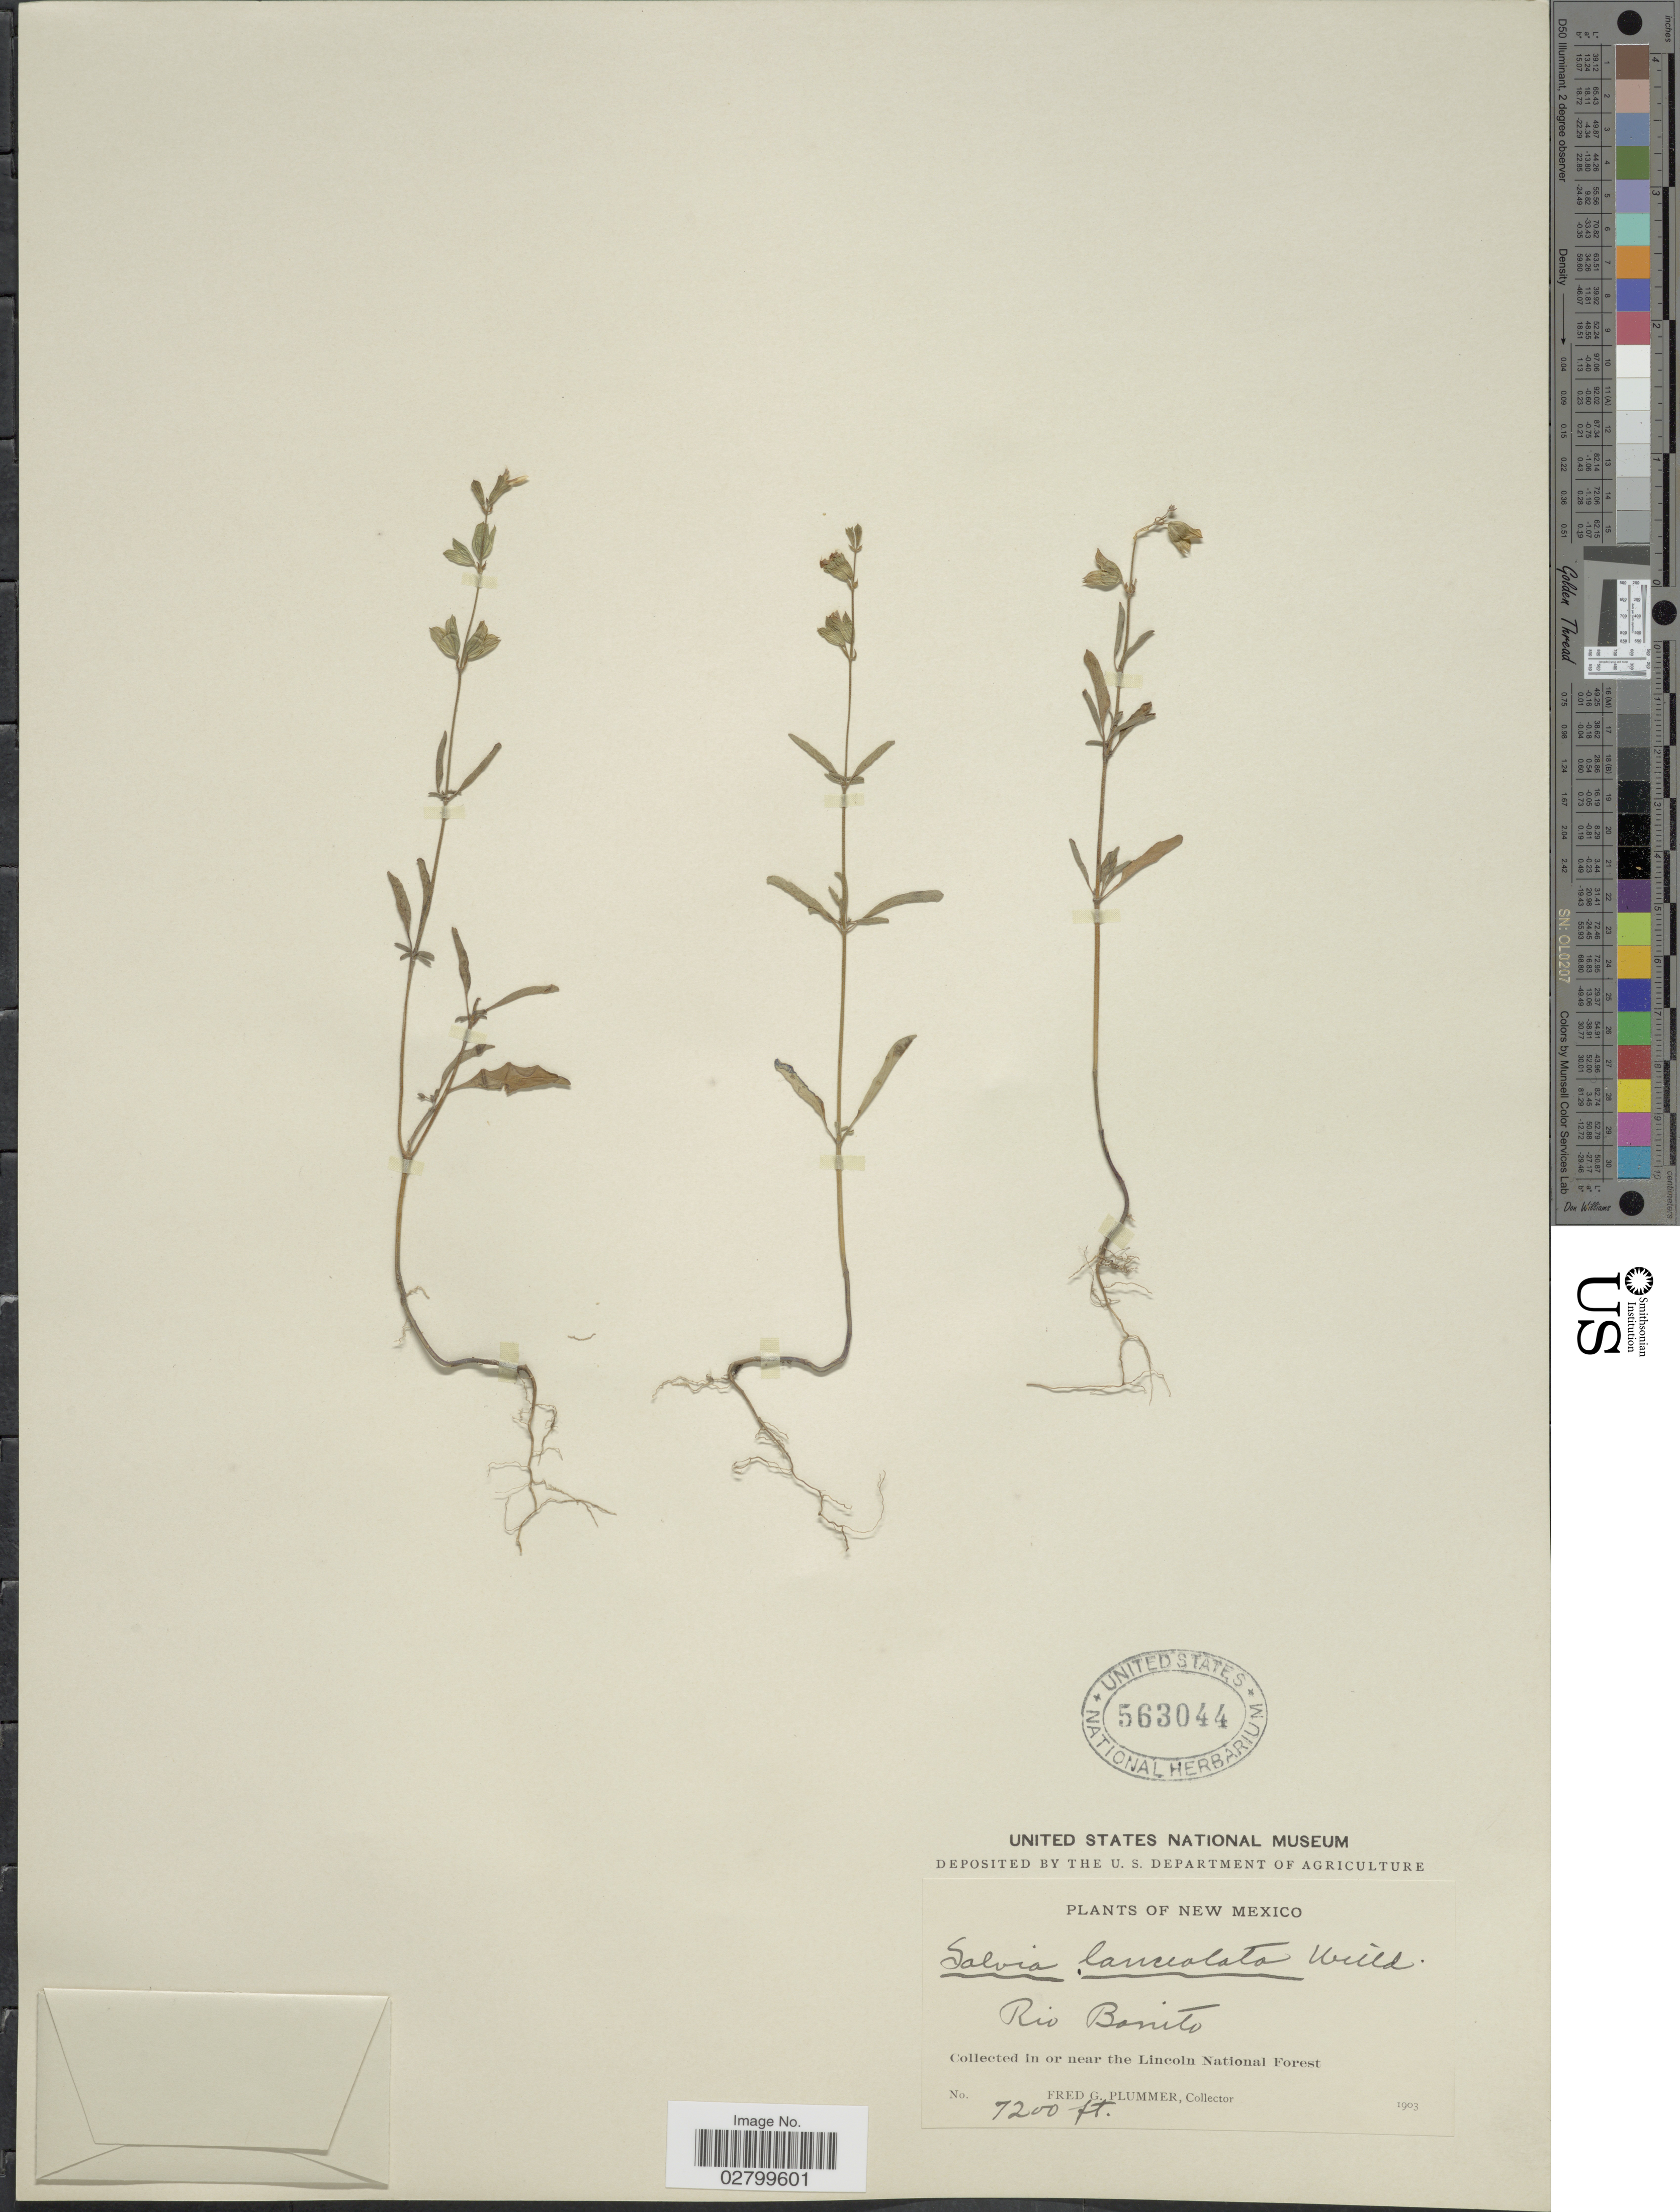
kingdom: Plantae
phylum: Tracheophyta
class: Magnoliopsida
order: Lamiales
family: Lamiaceae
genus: Salvia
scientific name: Salvia lanceolata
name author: Brouss.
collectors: F. Plummer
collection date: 1903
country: United States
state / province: New Mexico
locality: Rio Bonito. Collected in or near the Lincoln National Forest.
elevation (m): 2195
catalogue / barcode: US 563044